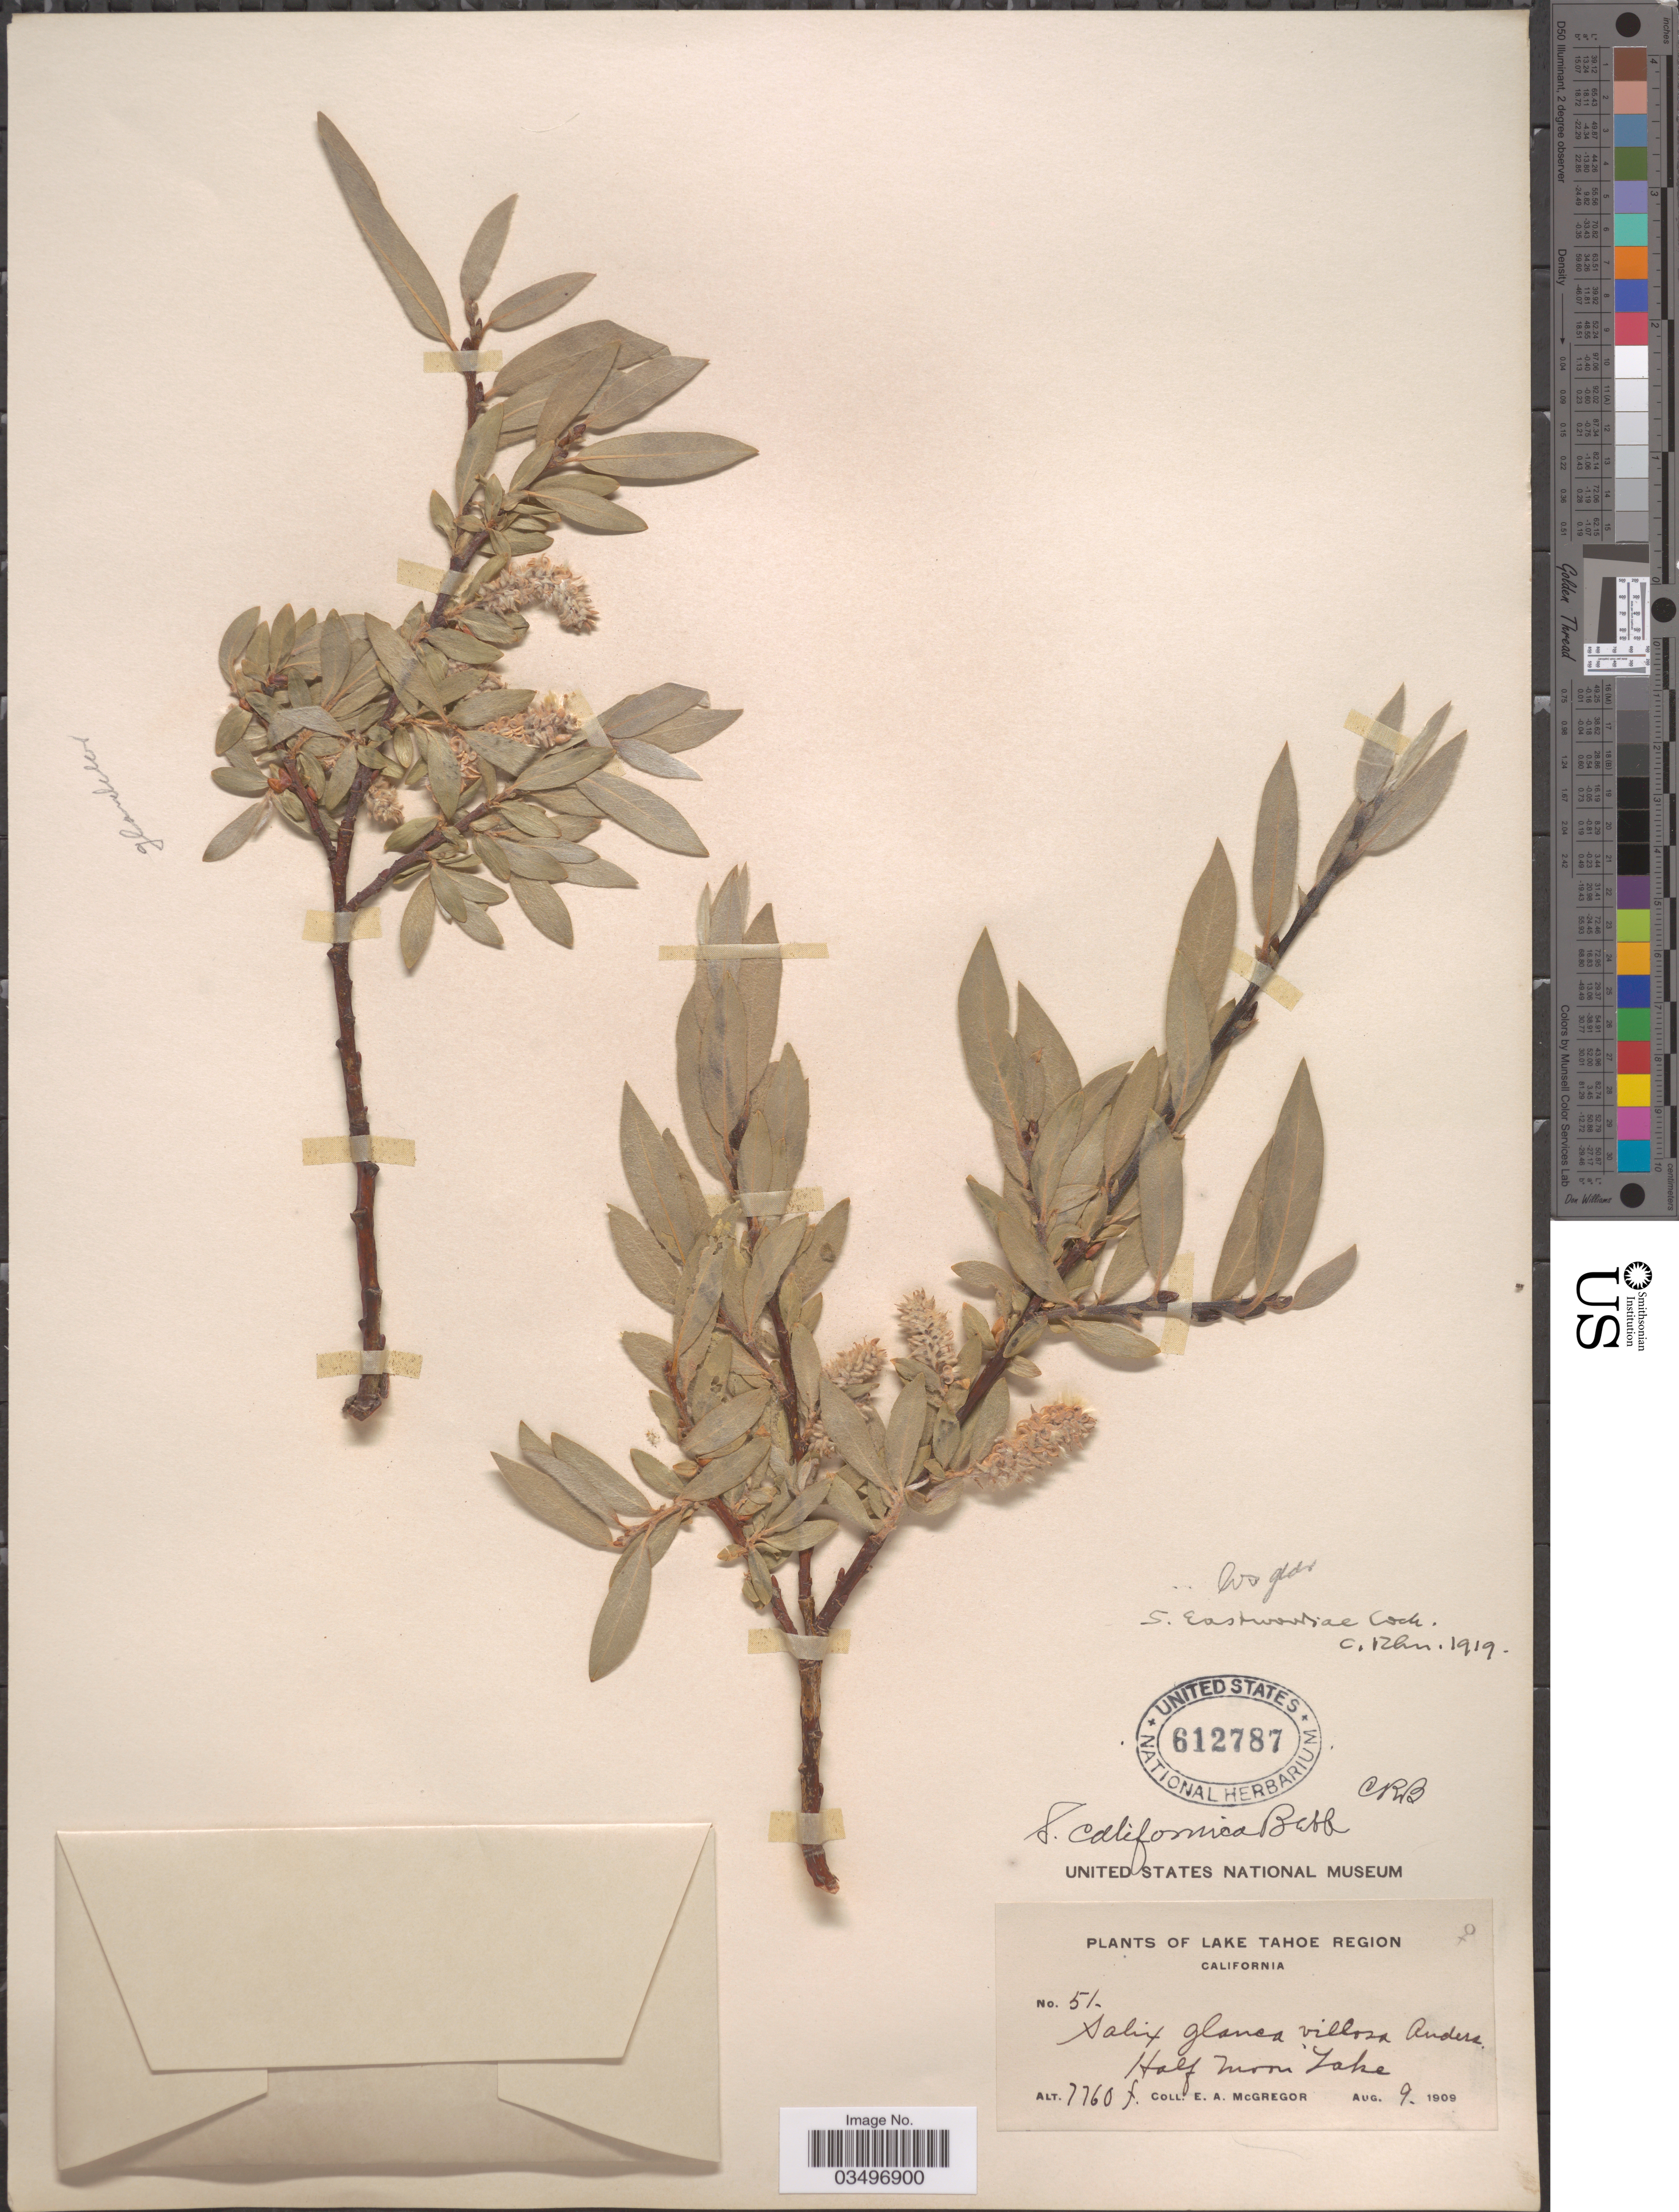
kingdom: Plantae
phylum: Tracheophyta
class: Magnoliopsida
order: Malpighiales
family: Salicaceae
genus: Salix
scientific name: Salix eastwoodiae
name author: Cockerell ex A. Heller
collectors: E. A. McGregor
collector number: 51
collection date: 1909-08-09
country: United States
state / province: California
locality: Lake Taoe Region. Half Moon Lake.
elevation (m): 2365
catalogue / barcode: US 612787